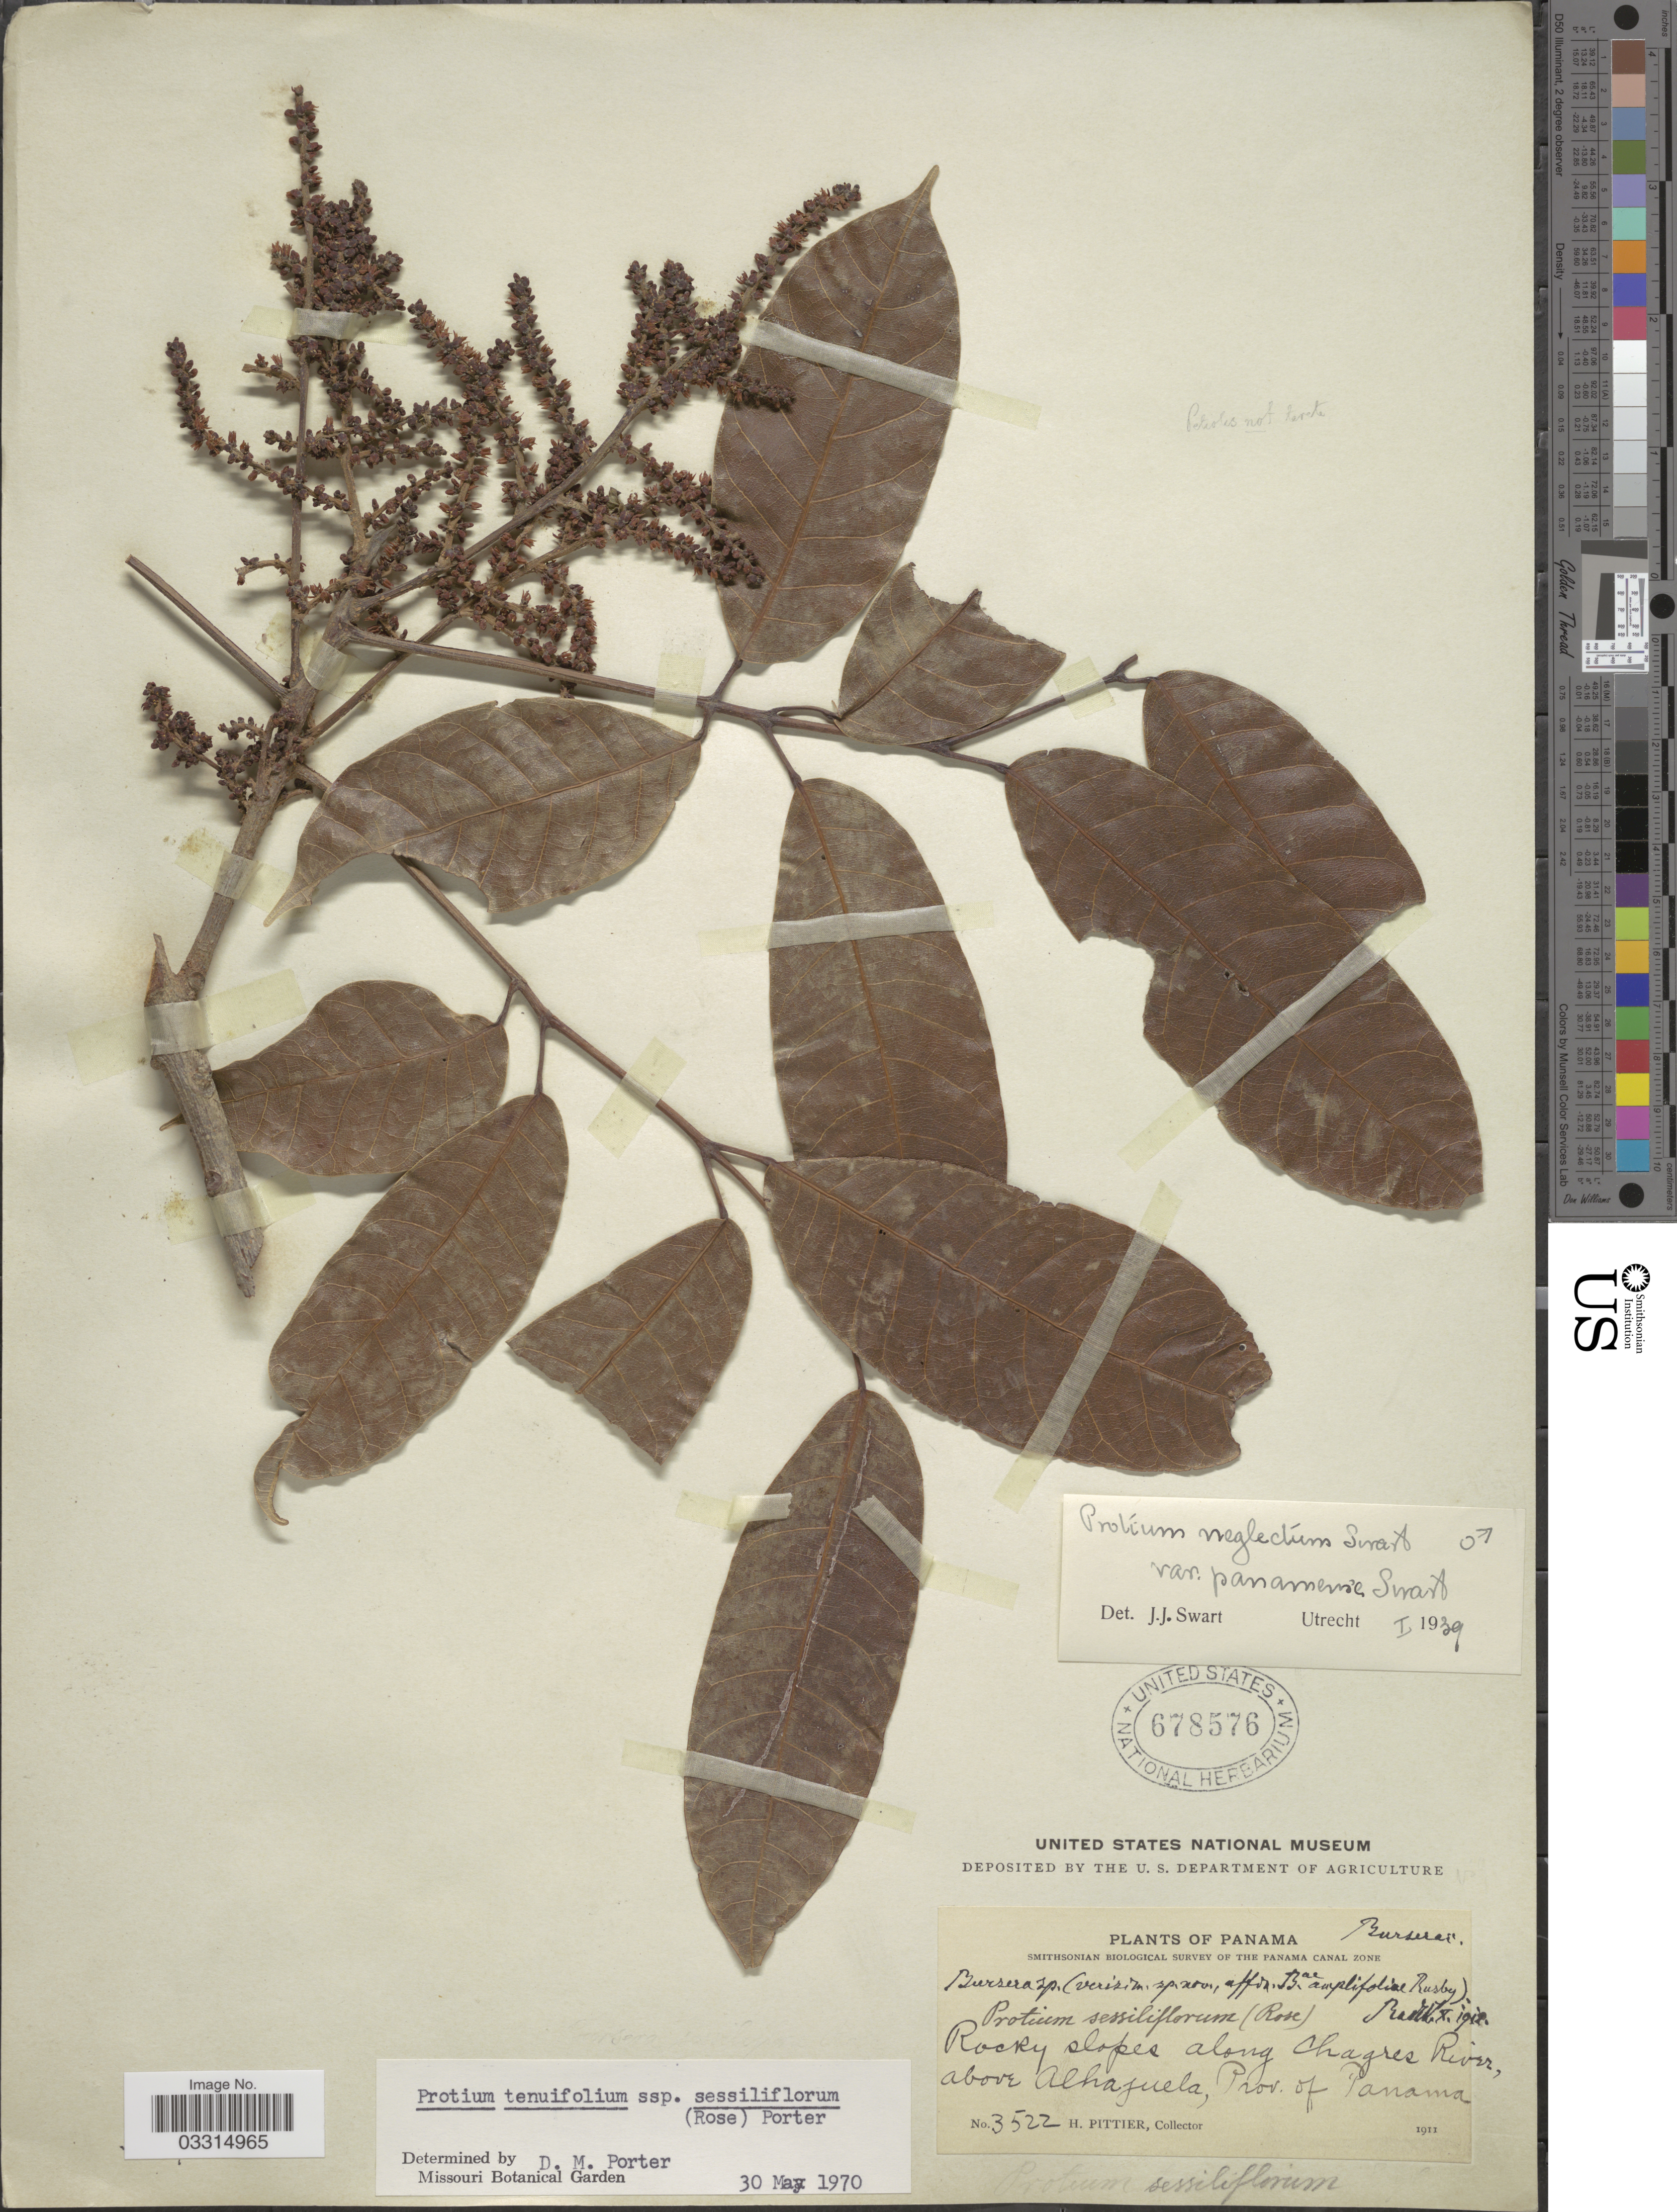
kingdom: Plantae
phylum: Tracheophyta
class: Magnoliopsida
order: Sapindales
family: Burseraceae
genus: Protium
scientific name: Protium sessiliflorum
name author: (Rose) Standl.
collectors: H. F. Pittier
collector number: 3522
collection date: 1911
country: Panama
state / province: Panamá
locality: Rocky slopes along Chagres River, above Alhajuela.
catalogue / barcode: US 678576